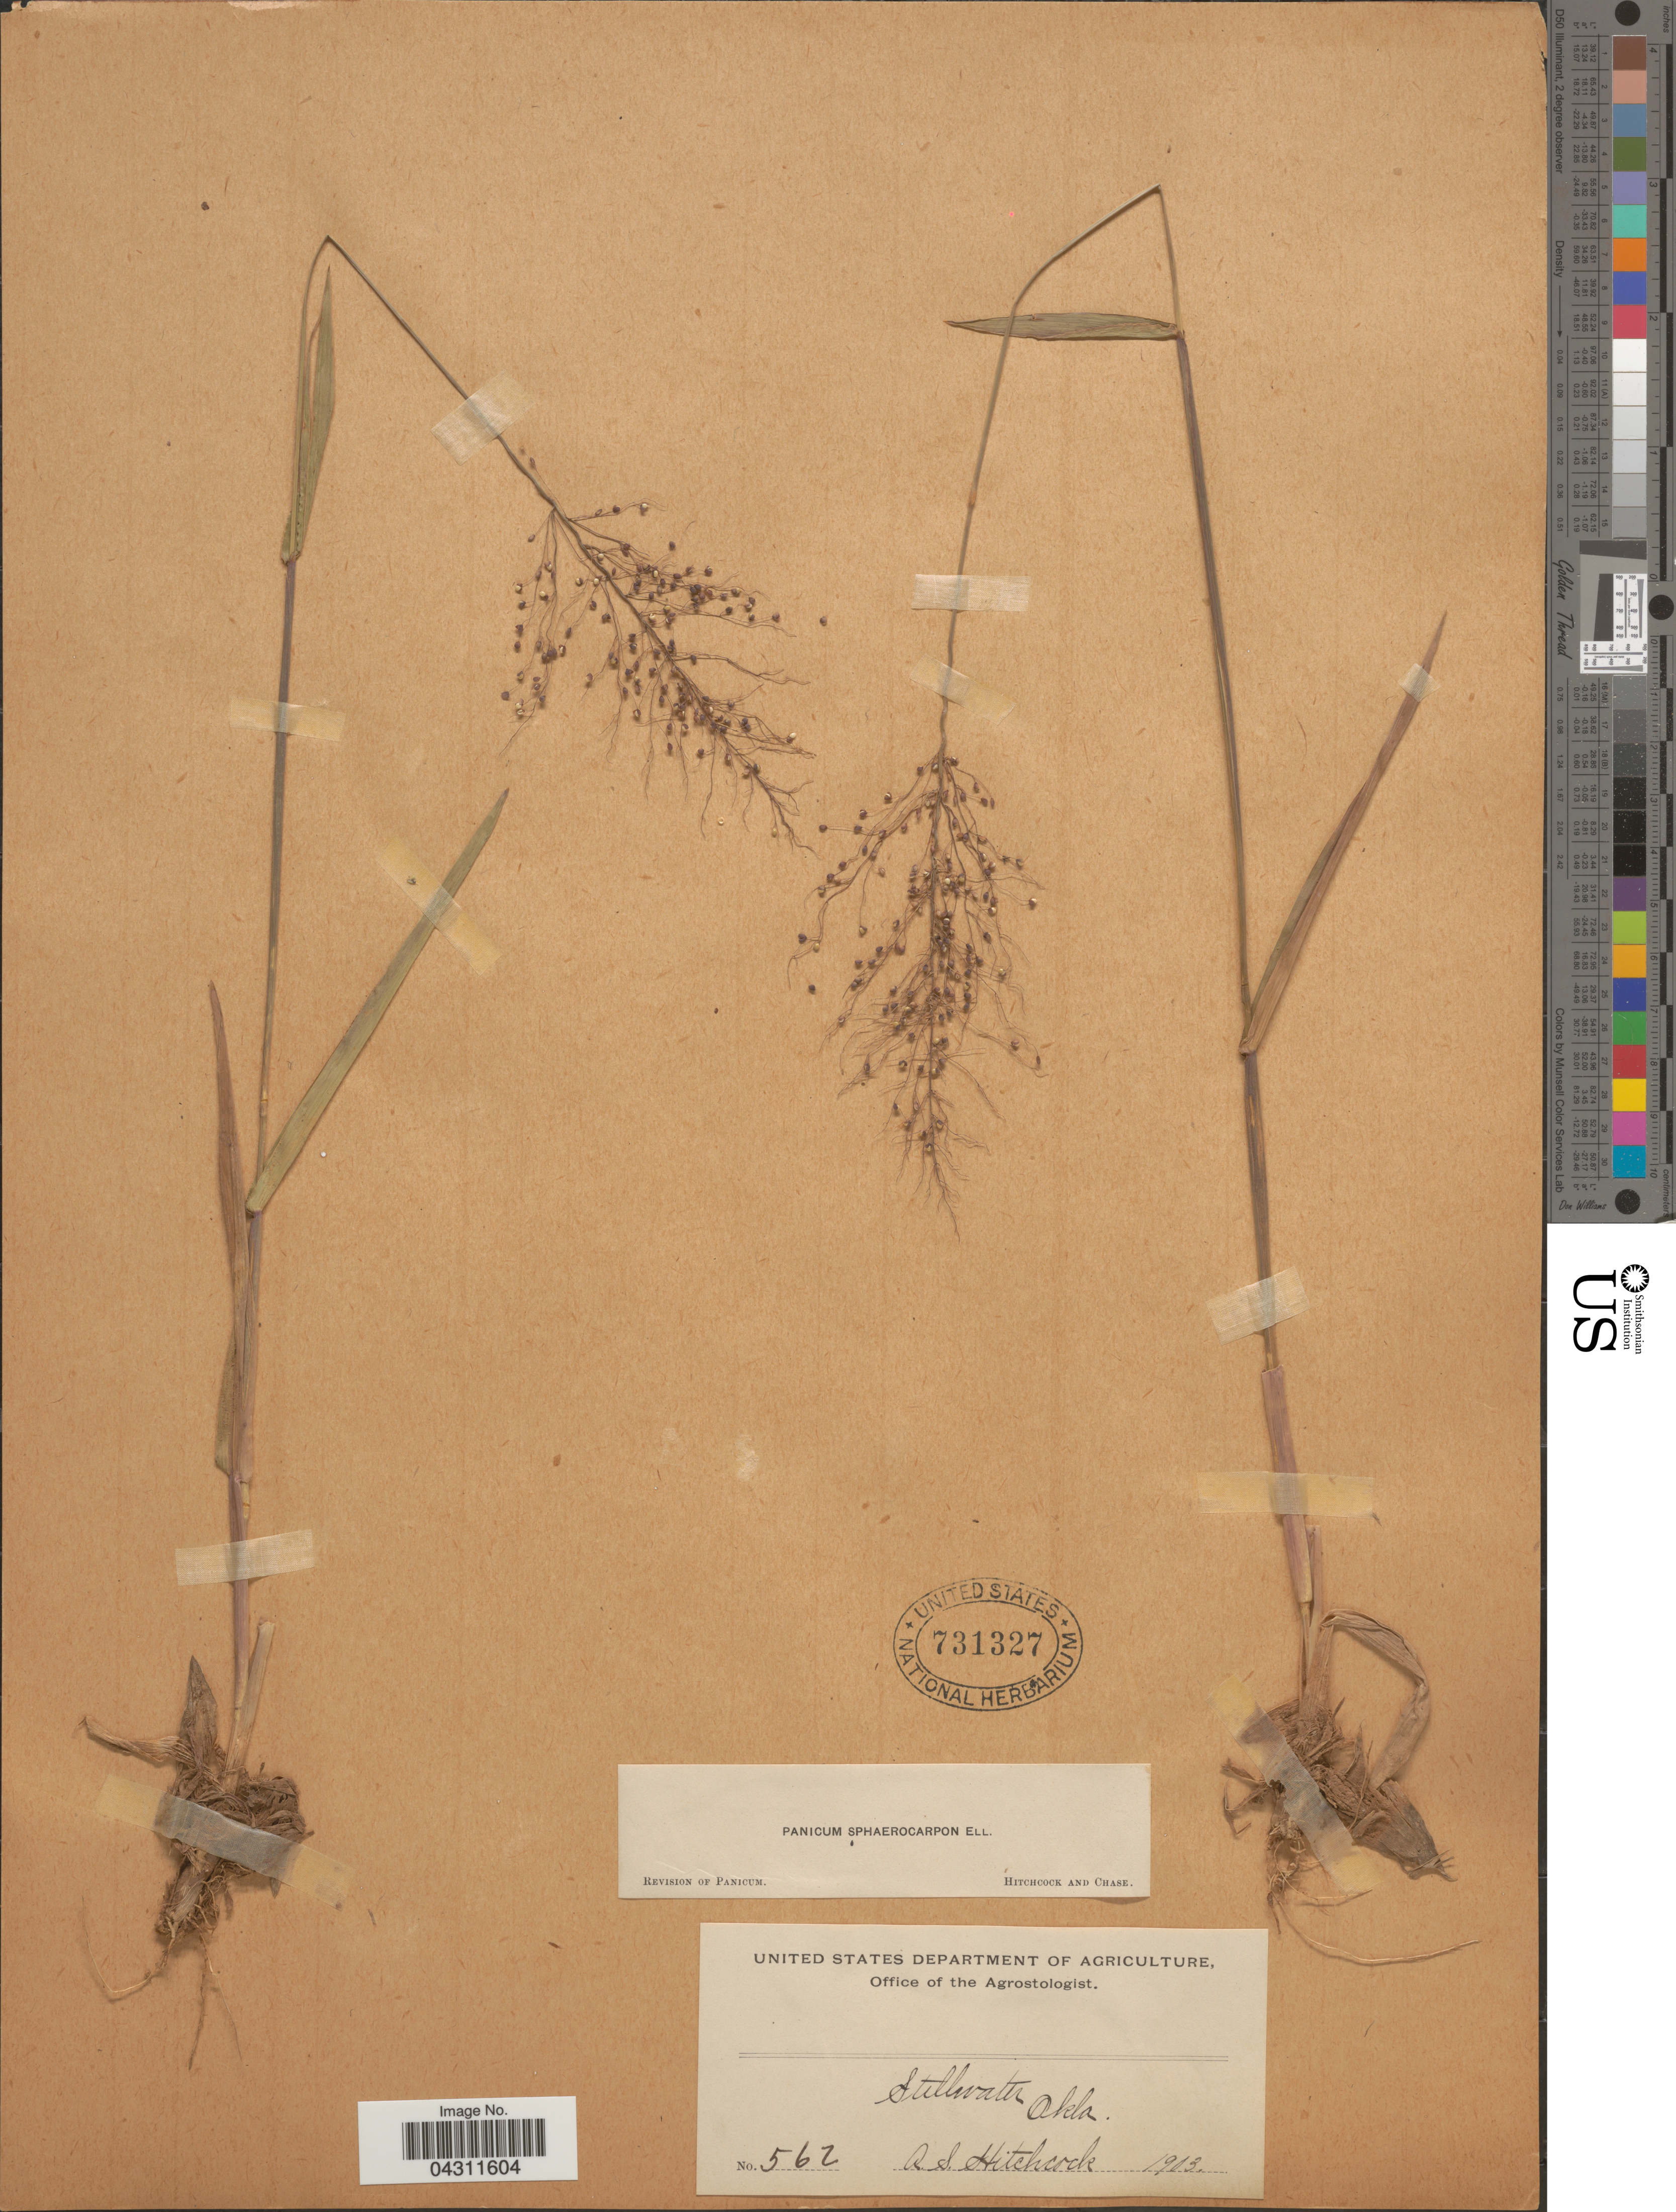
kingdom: Plantae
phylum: Tracheophyta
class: Liliopsida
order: Poales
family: Poaceae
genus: Dichanthelium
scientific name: Dichanthelium strigosum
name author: (Muhl. ex Elliott) Freckmann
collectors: A. S. Hitchcock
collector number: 562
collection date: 1903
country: United States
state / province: Oklahoma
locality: Stillwater.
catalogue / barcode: US 731327